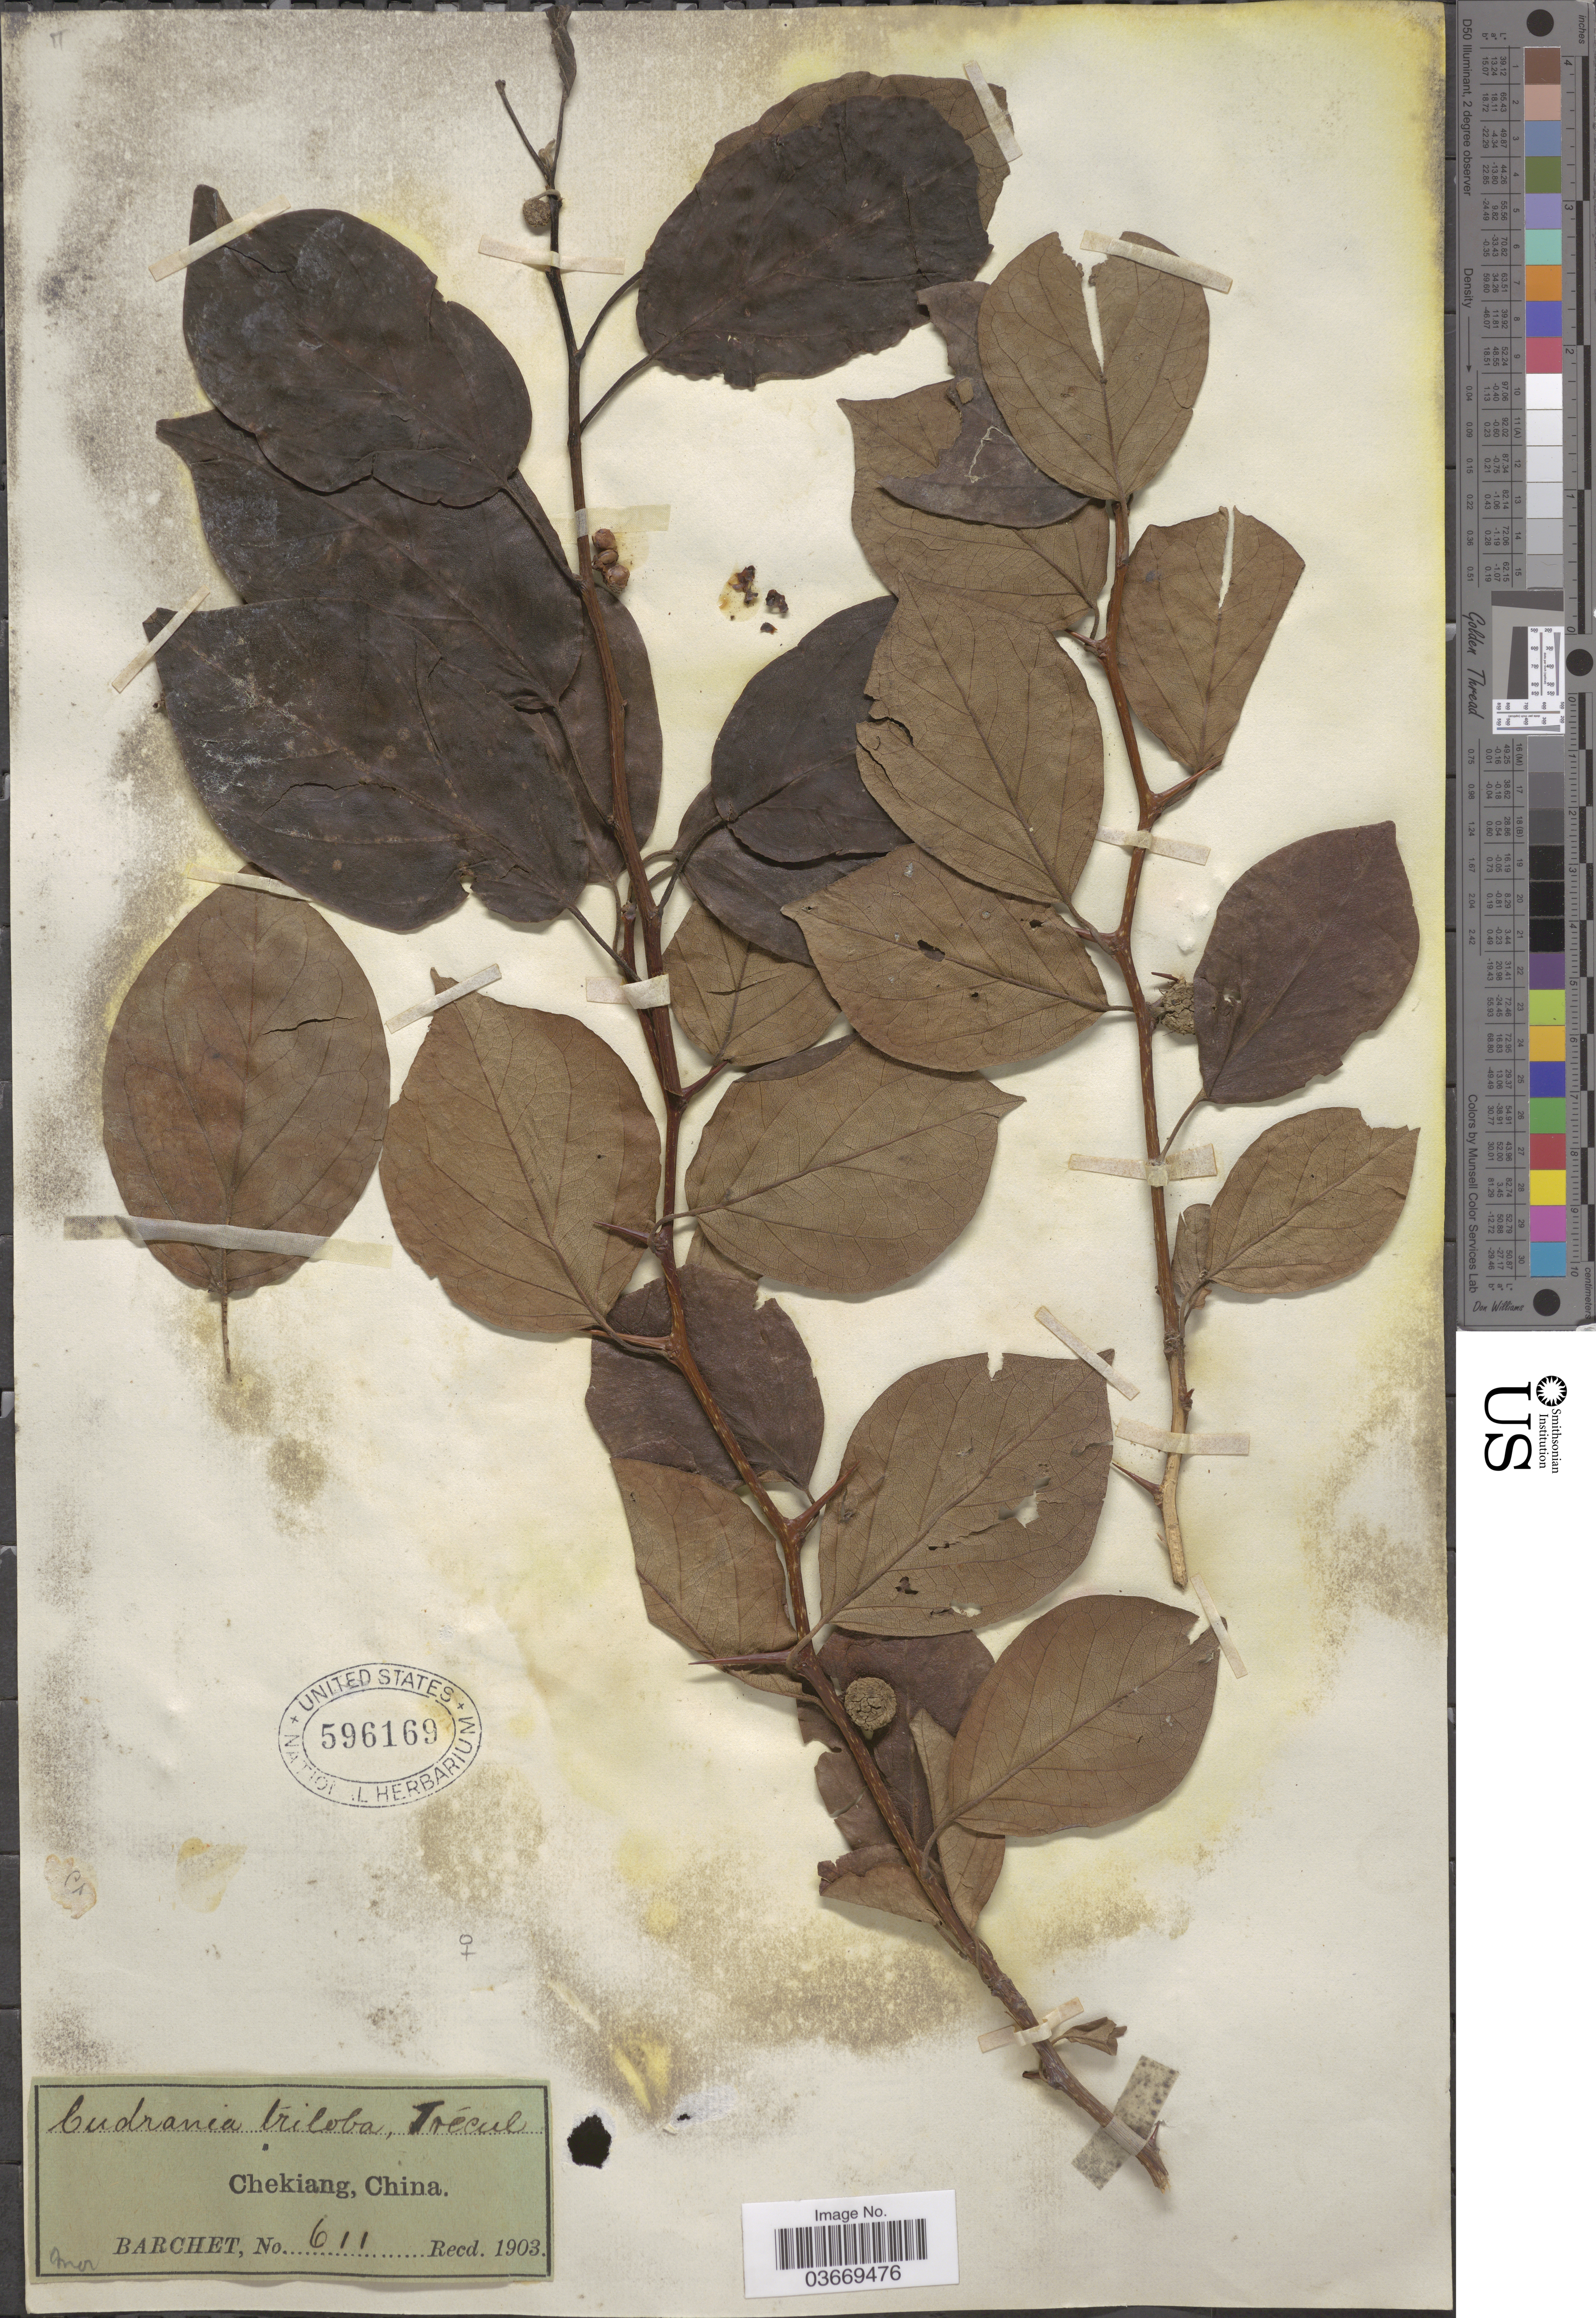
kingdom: Plantae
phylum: Tracheophyta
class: Magnoliopsida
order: Rosales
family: Moraceae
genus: Maclura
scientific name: Maclura tricuspidata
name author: Carrière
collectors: Barchet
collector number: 611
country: China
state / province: Zhejiang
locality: Chekiang.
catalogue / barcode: US 596169